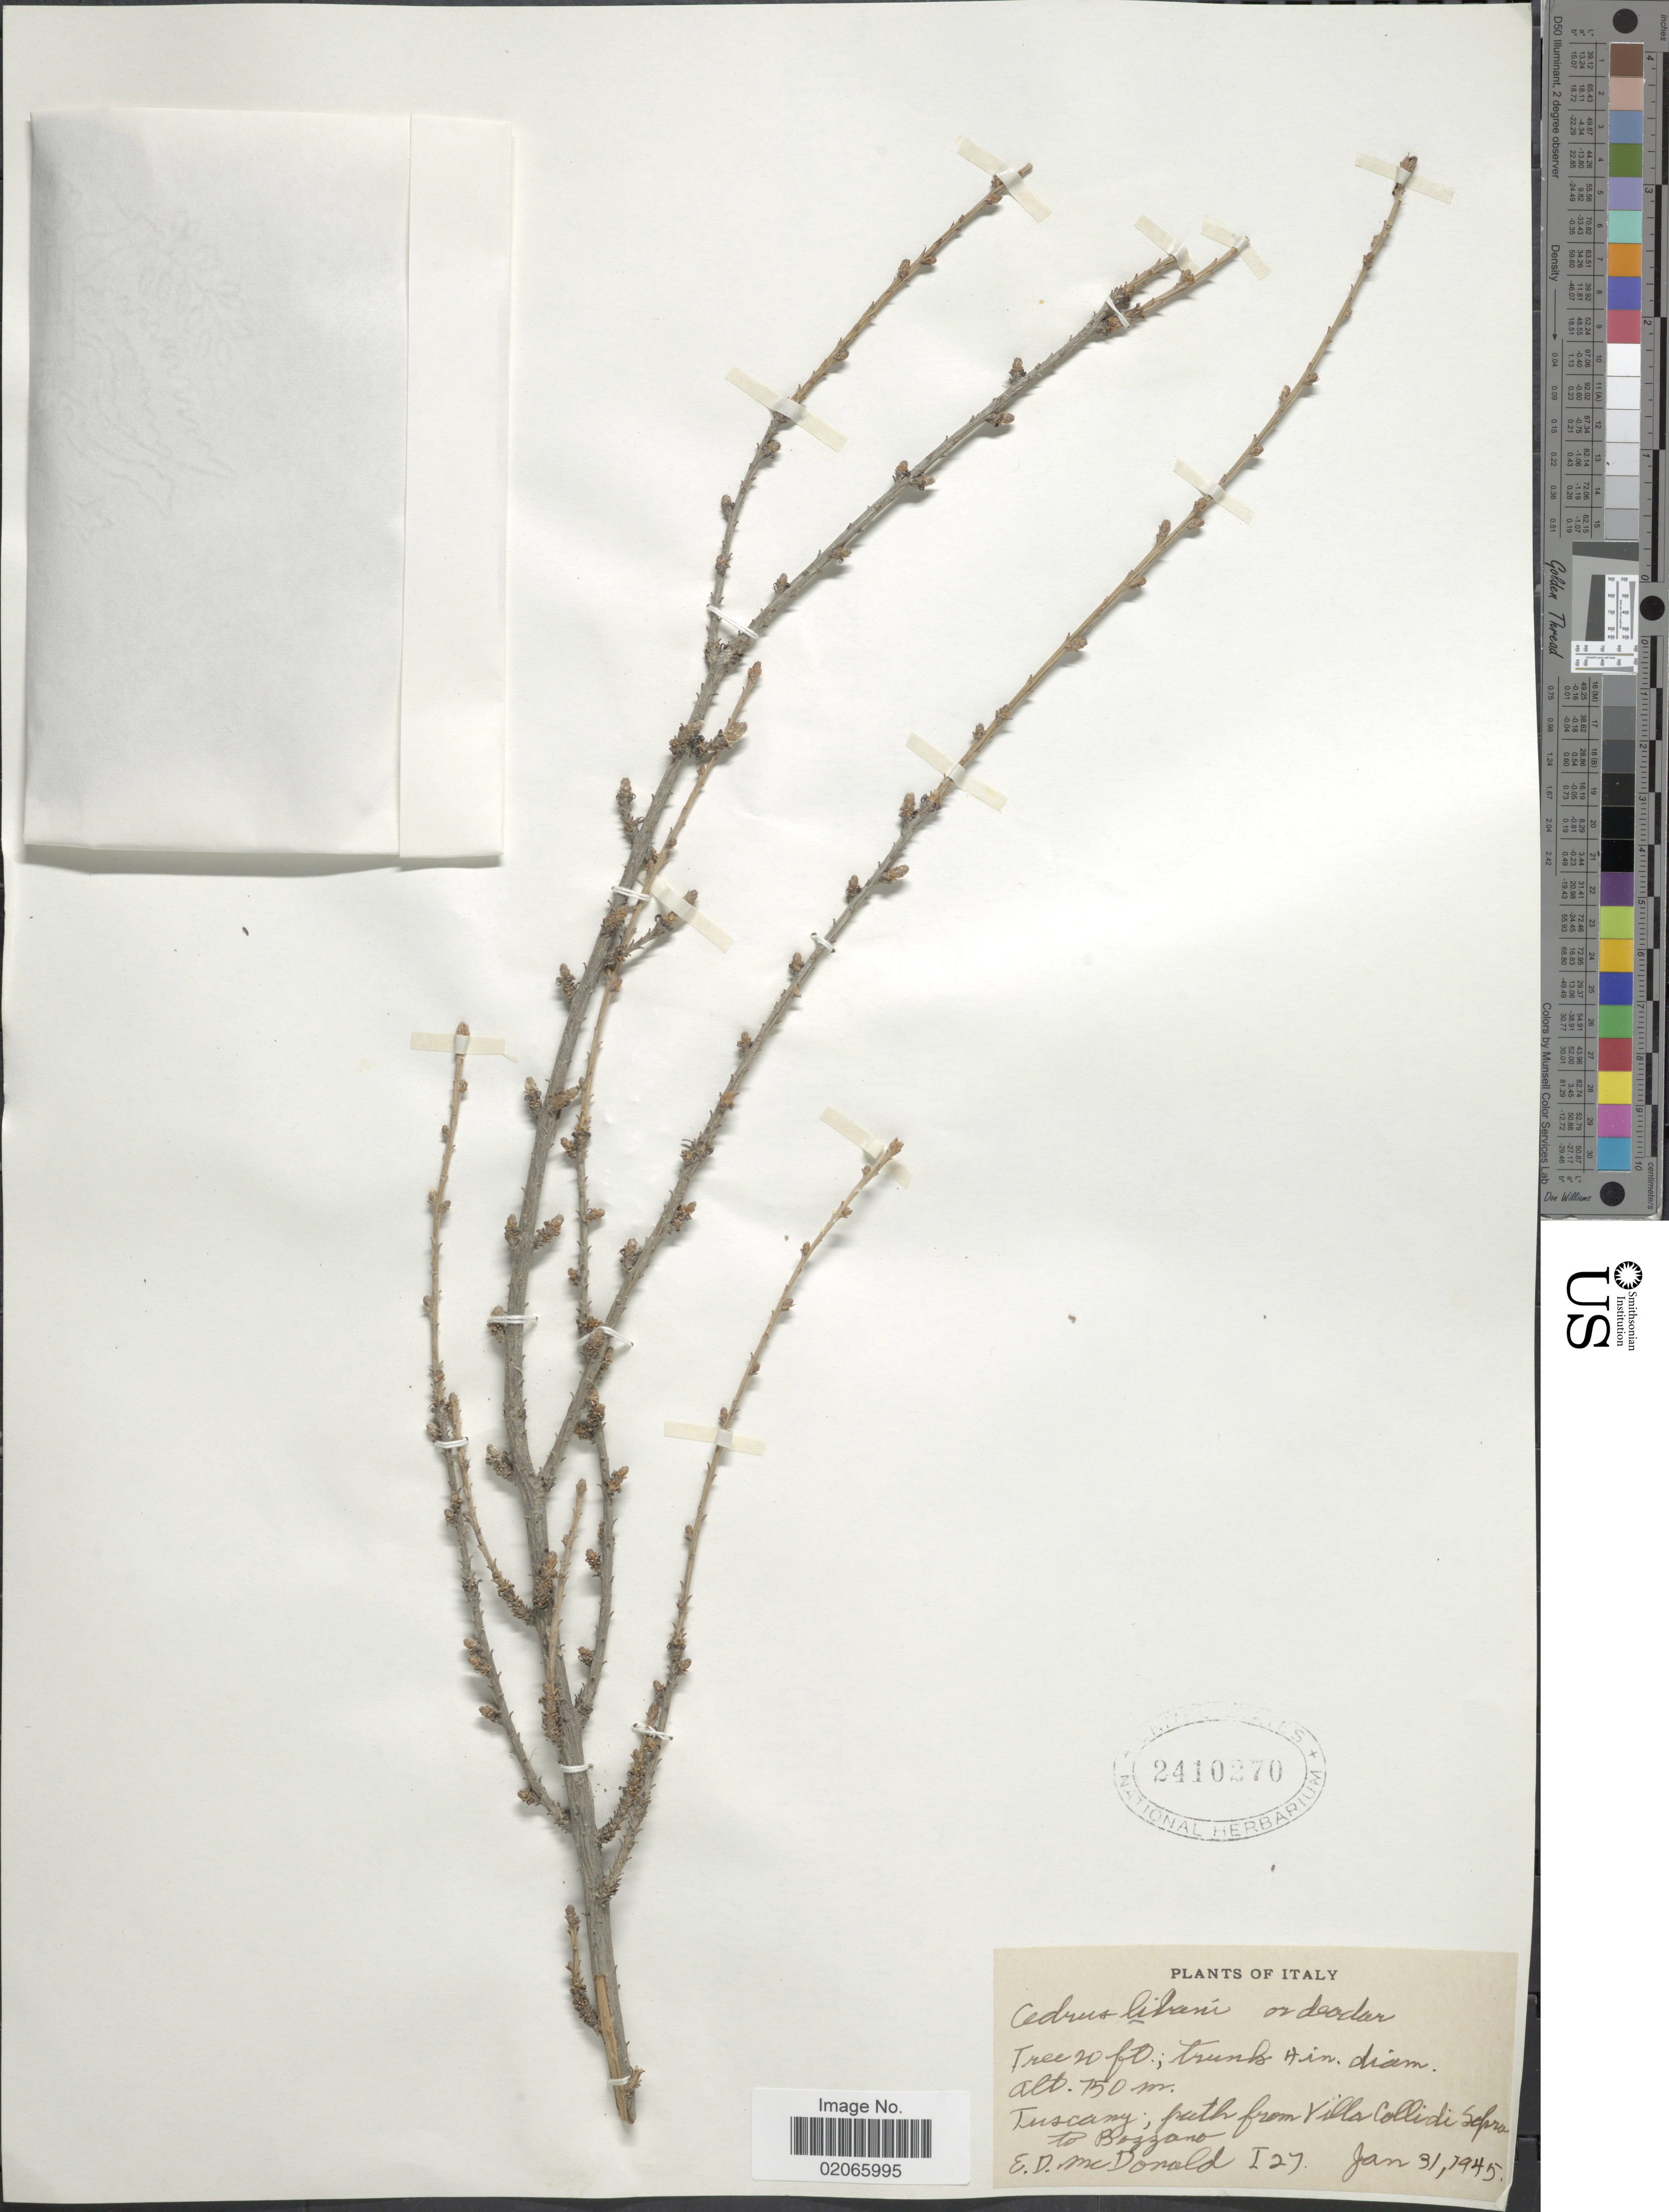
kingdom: Plantae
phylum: Tracheophyta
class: Pinopsida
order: Pinales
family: Pinaceae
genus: Cedrus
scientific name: Cedrus libani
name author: A. Rich.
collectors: E. D. McDonald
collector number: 127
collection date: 1945-01-31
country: Italy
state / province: Tuscany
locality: path from Villa Colli di Sopra to Bozzano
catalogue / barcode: US 2410270